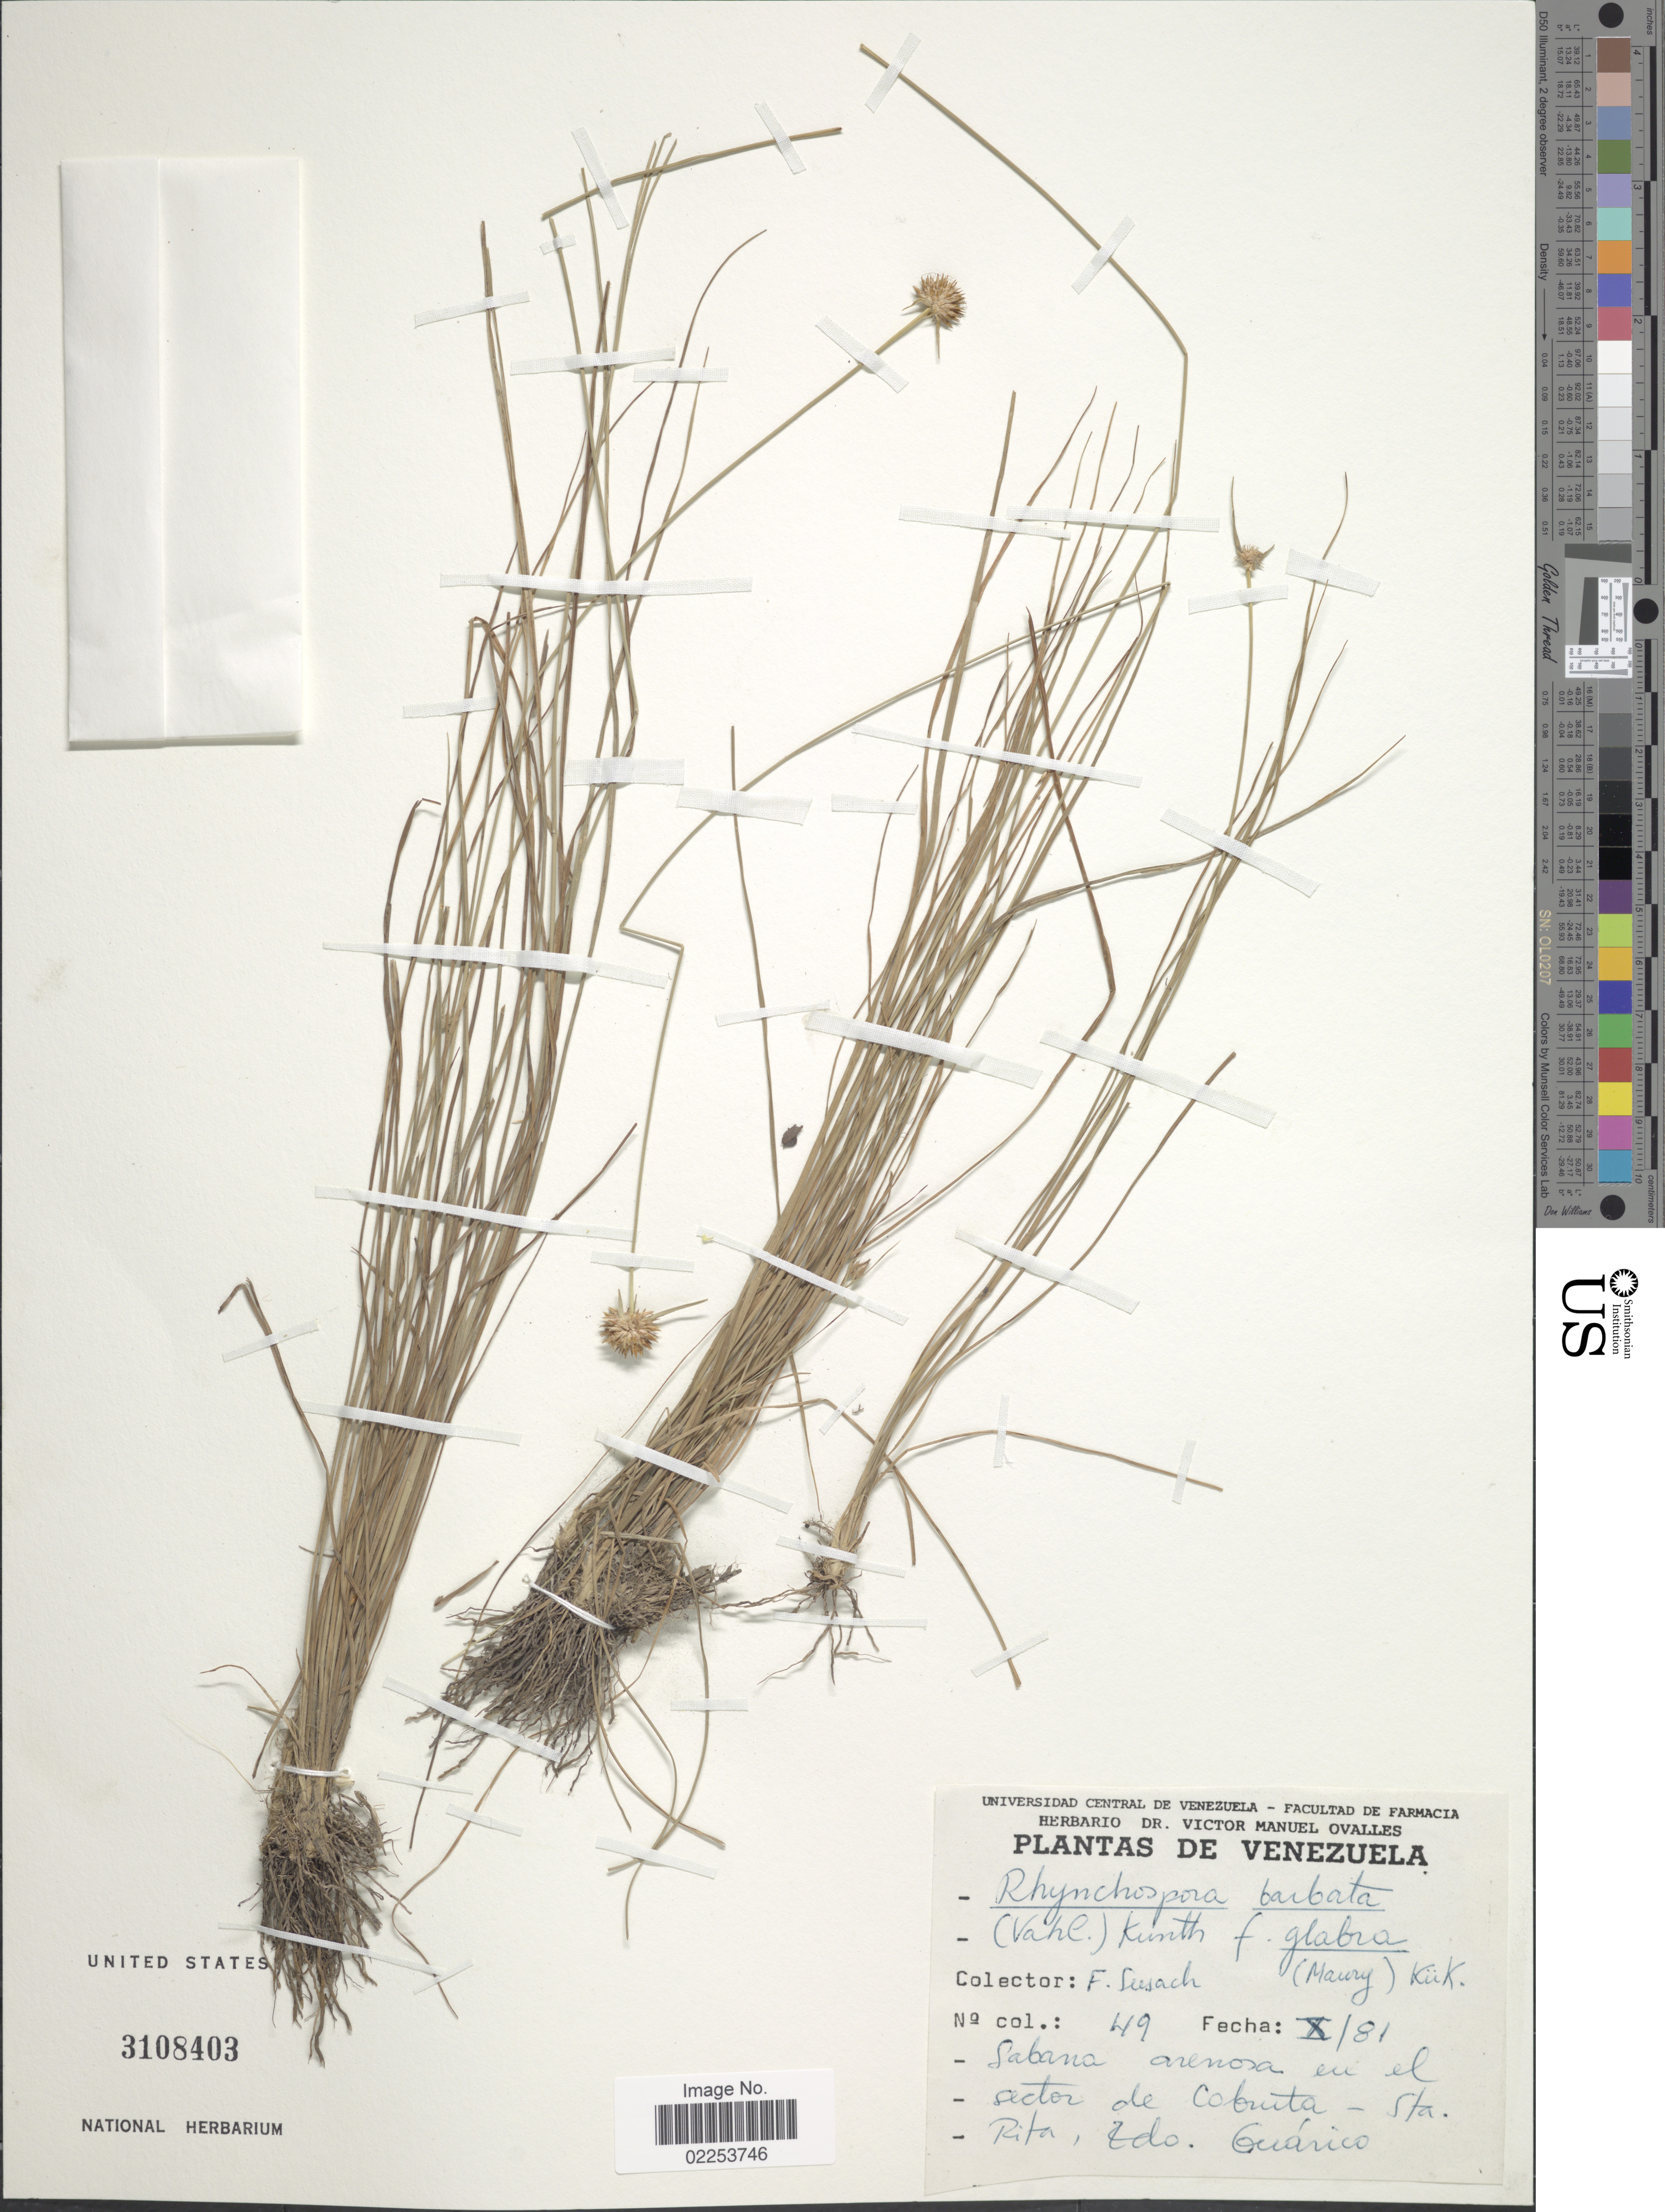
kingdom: Plantae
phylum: Tracheophyta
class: Liliopsida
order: Poales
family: Cyperaceae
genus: Rhynchospora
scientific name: Rhynchospora barbata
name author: (Vahl) Kunth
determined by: Alves, K.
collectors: F. Susach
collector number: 49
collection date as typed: Transcribed d/m/y: /10/81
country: Venezuela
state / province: Guárico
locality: En el sector de Cabuita- Sta Rita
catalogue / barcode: US 3108403